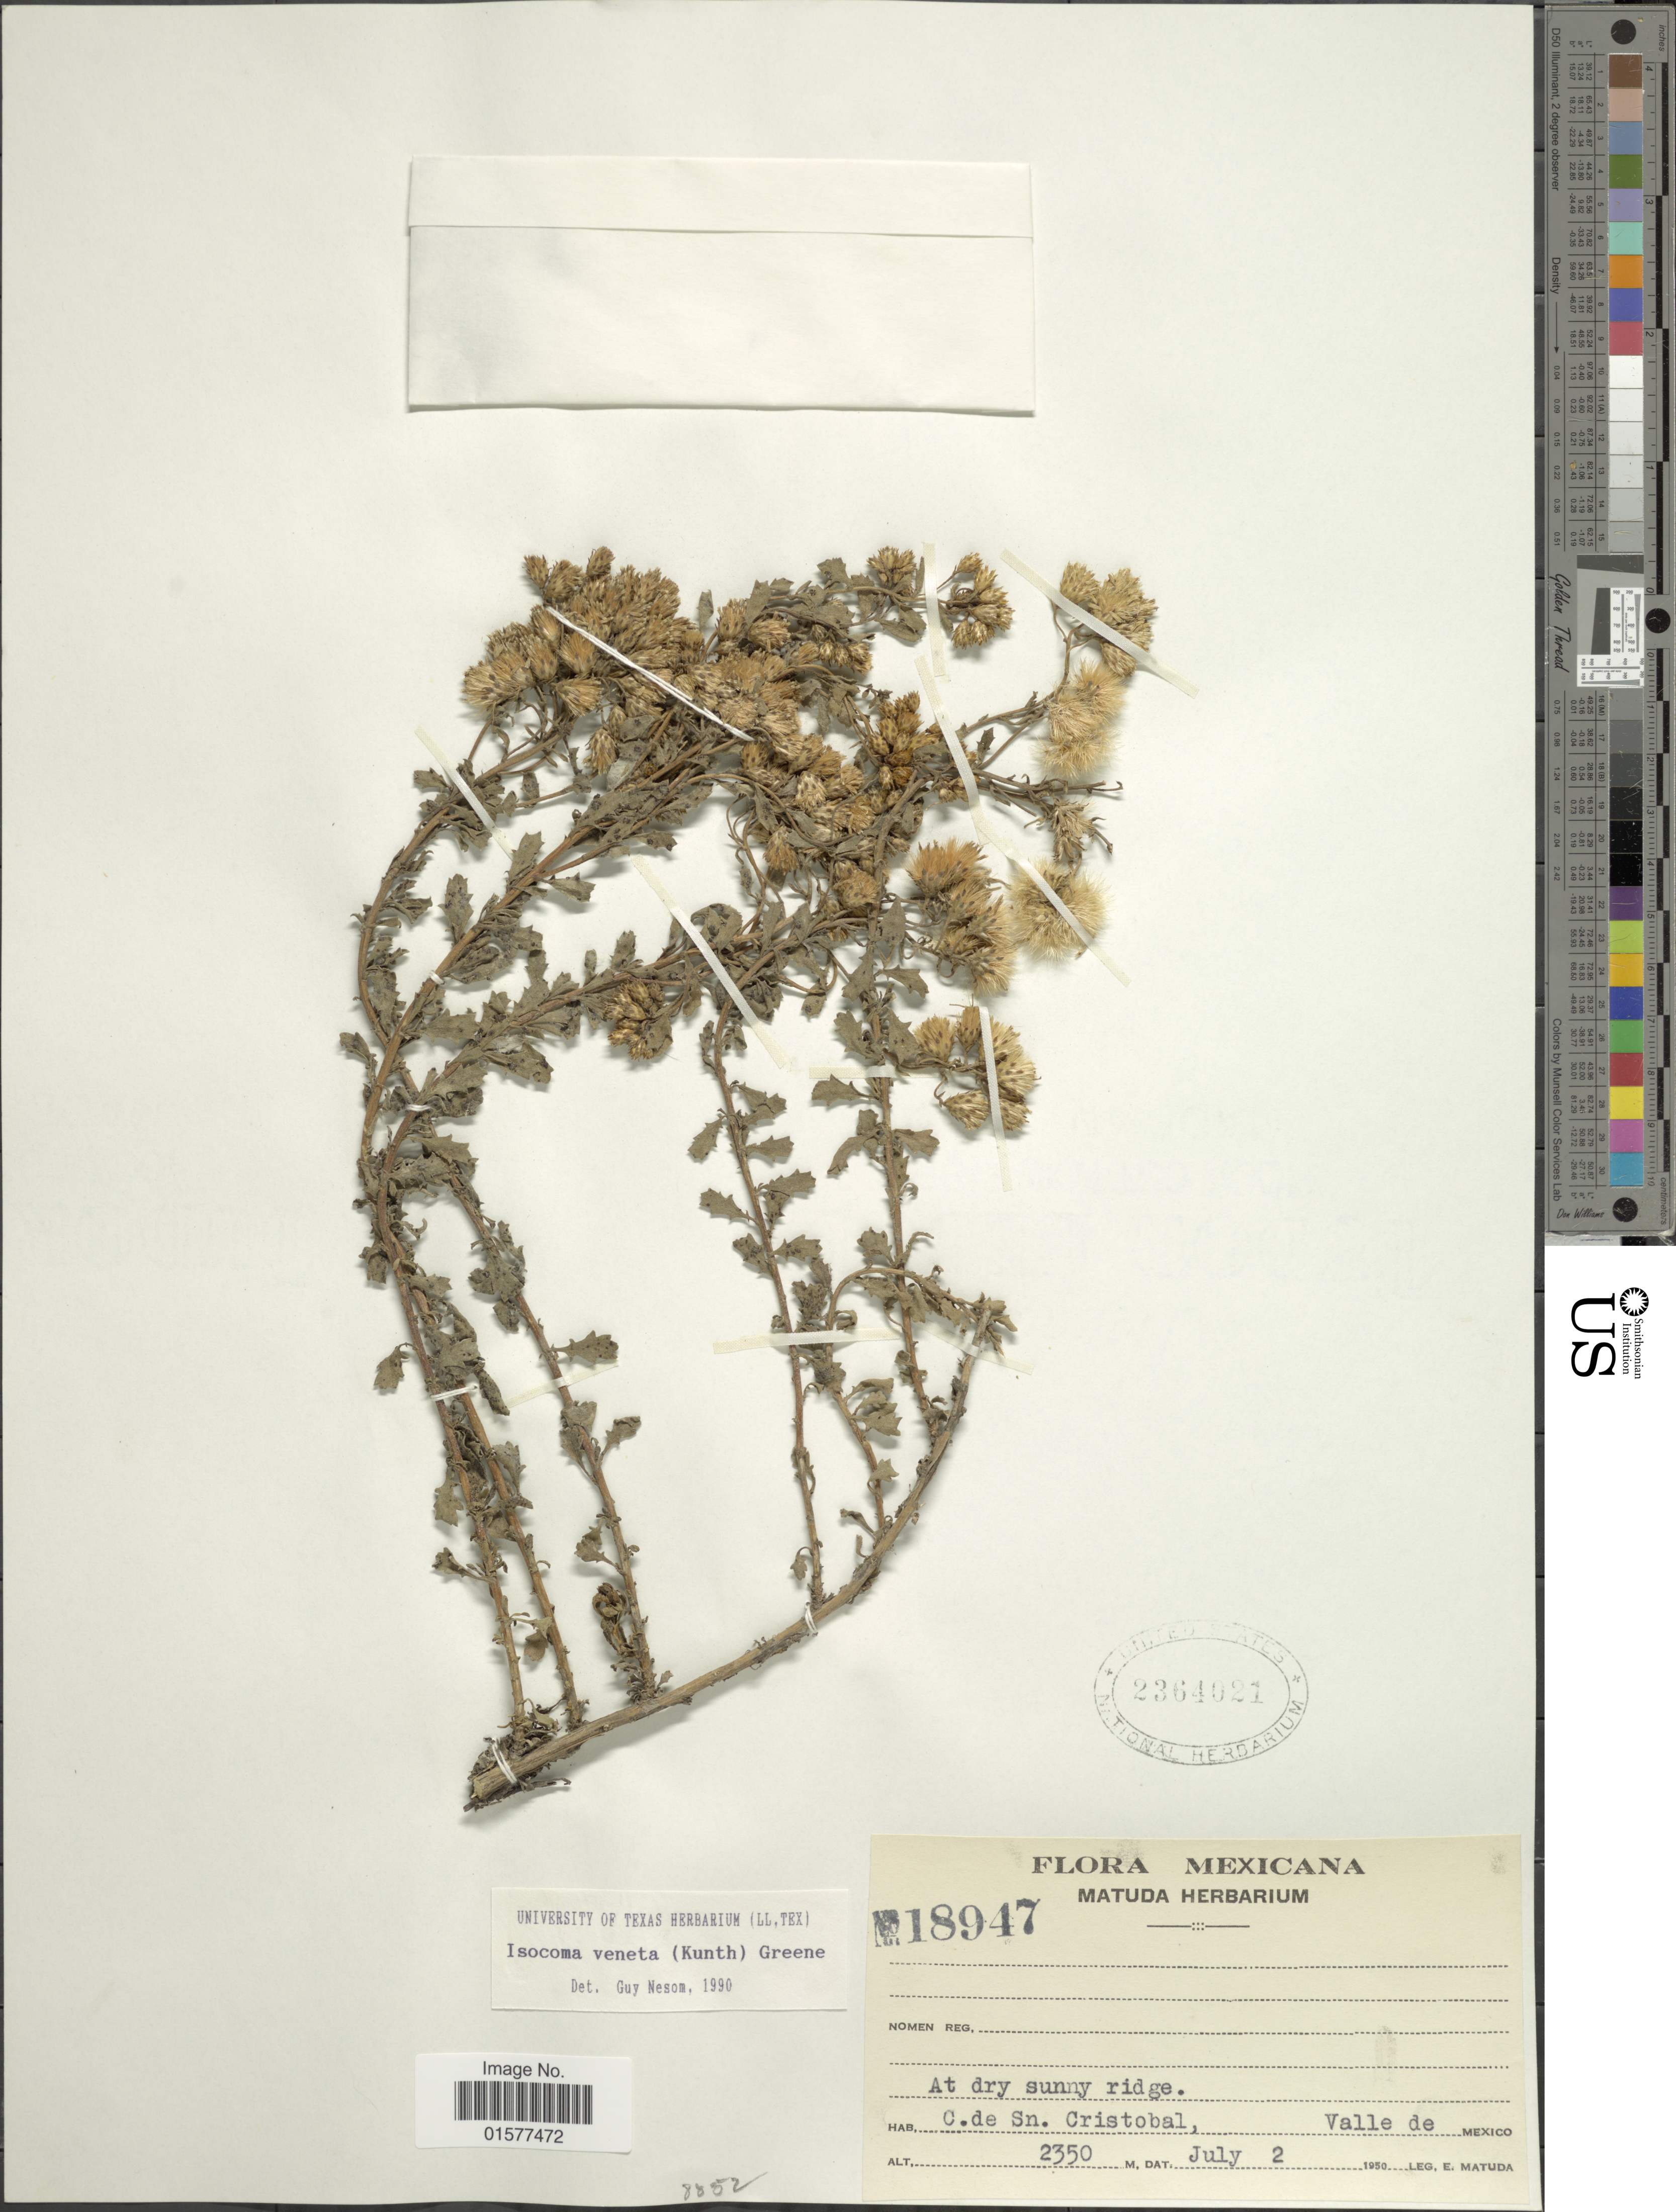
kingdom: Plantae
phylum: Tracheophyta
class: Magnoliopsida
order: Asterales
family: Asteraceae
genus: Isocoma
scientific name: Isocoma veneta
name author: (Kunth) Greene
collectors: E. Matuda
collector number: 18947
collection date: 1950-07-02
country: Mexico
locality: C. de Sn. Cristobal, valle de Mexico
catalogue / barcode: US 2364021